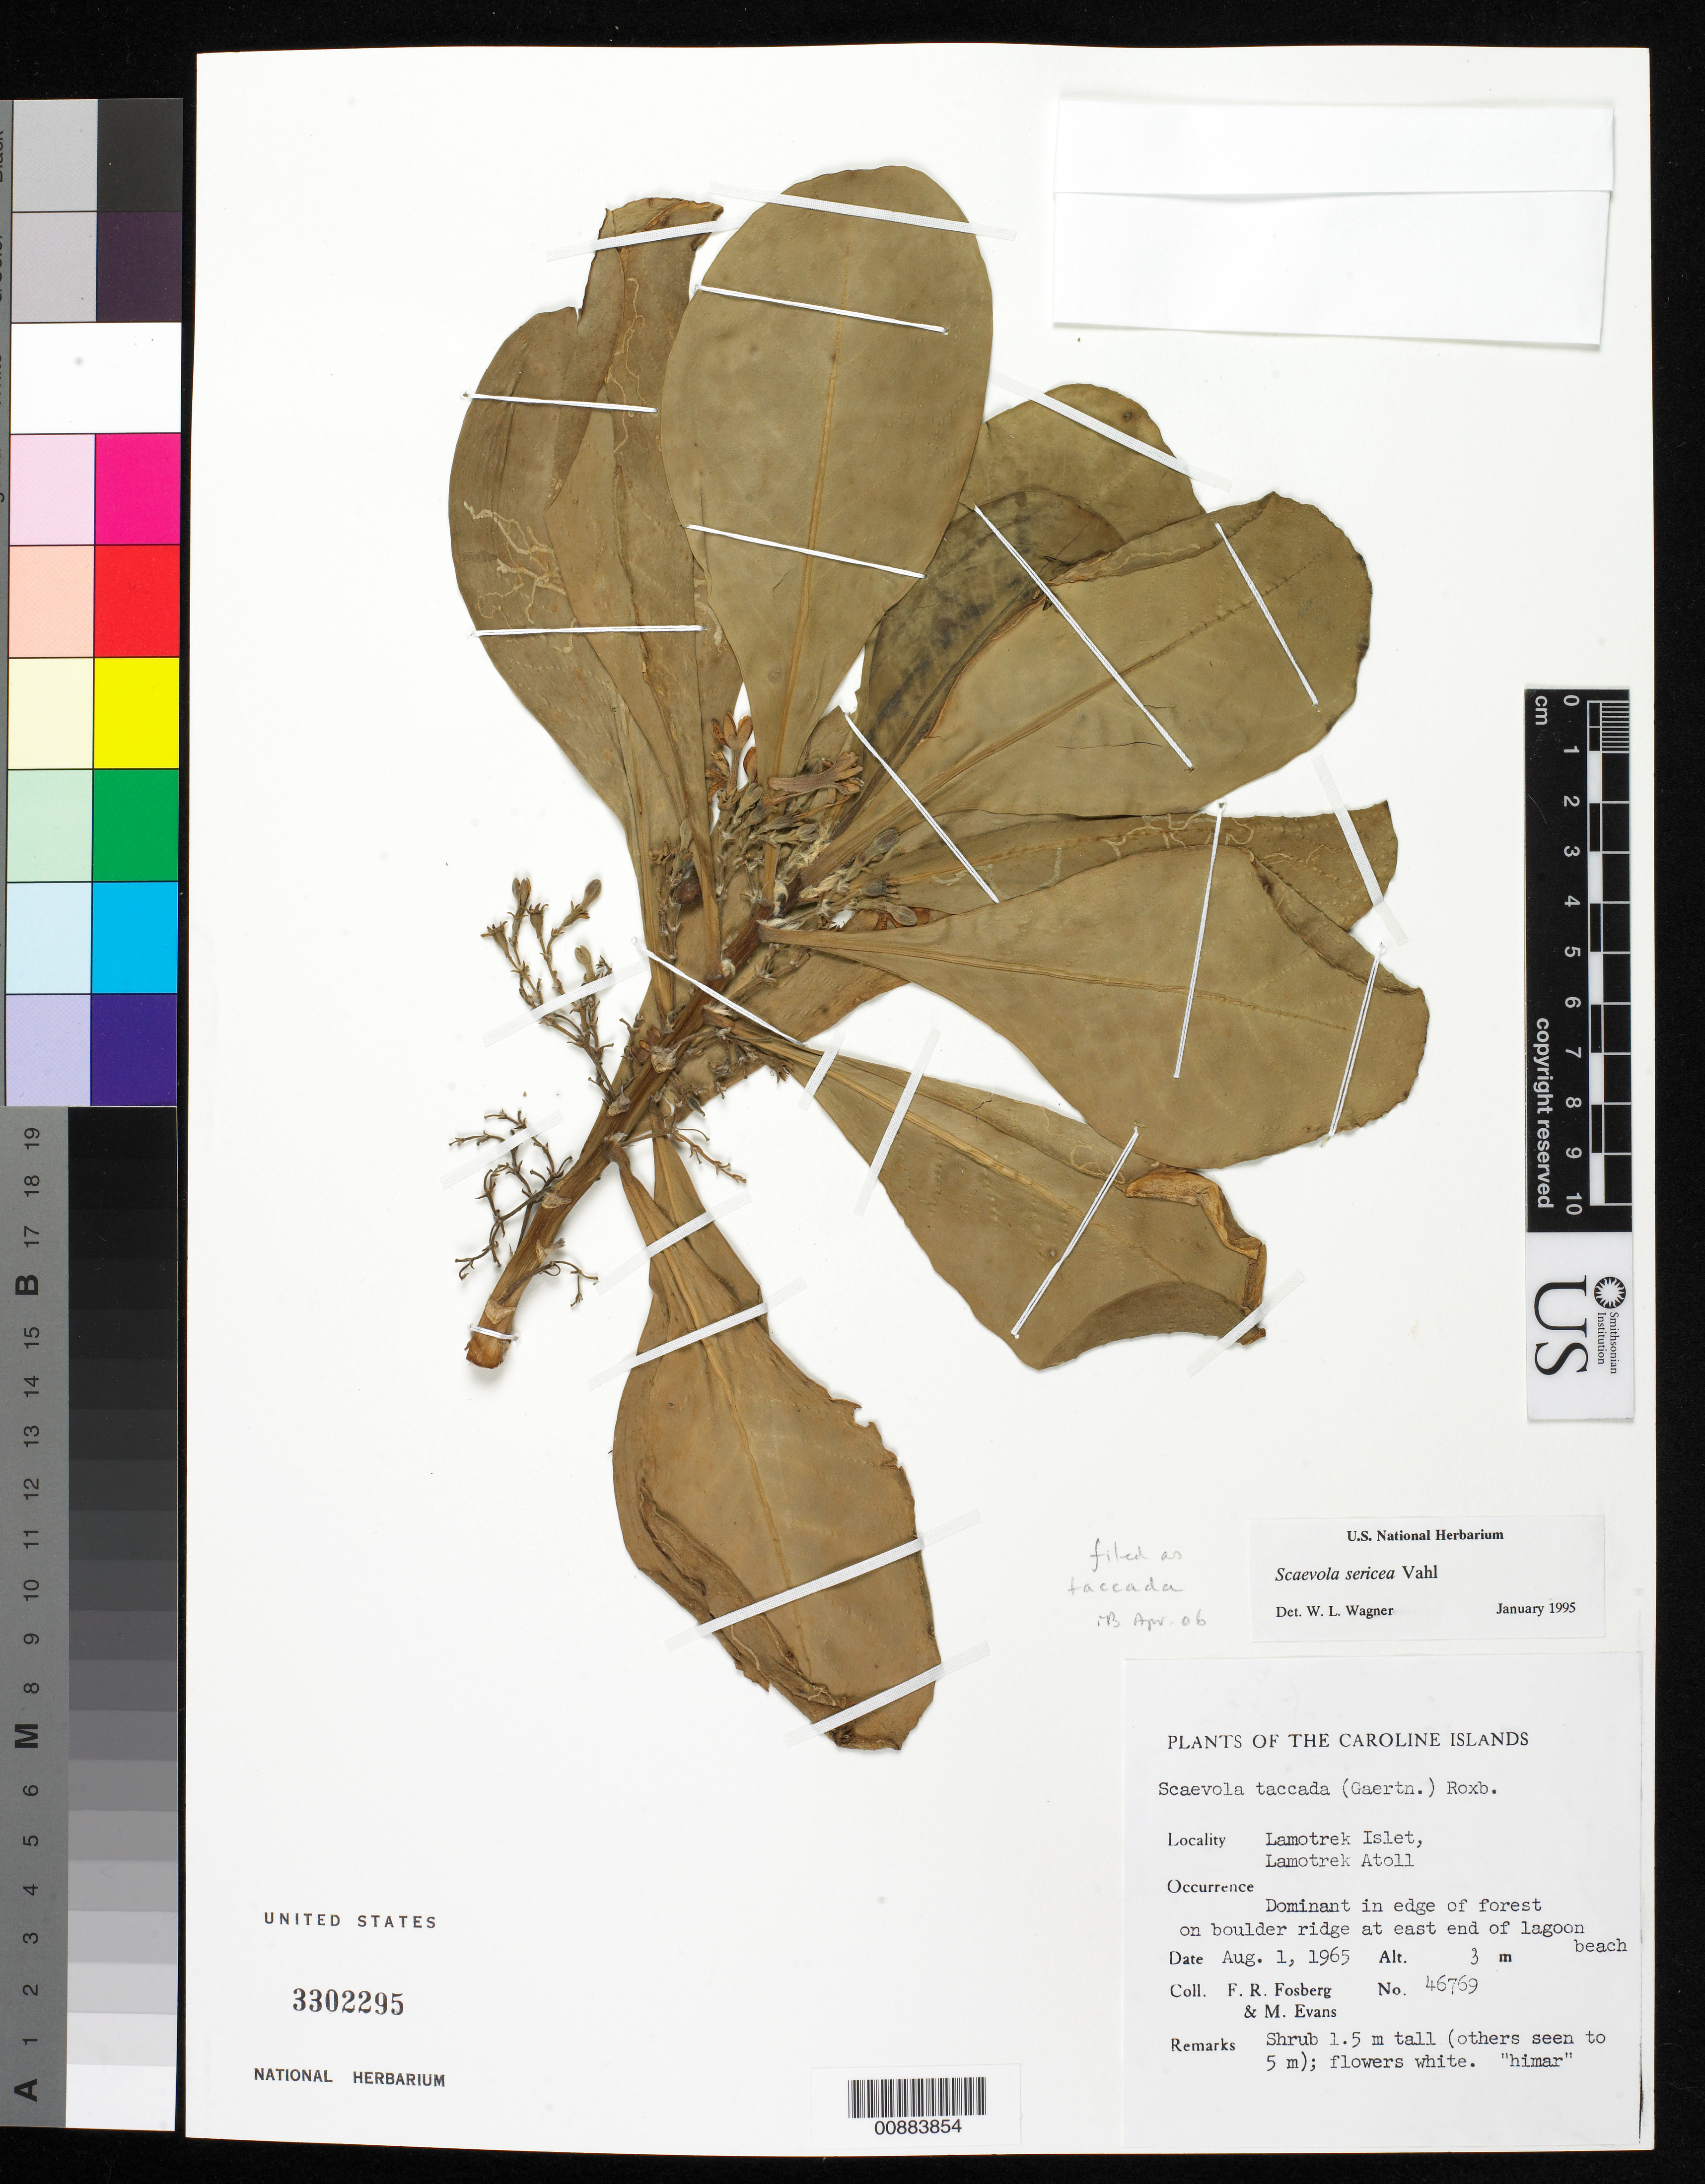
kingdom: Plantae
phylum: Tracheophyta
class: Magnoliopsida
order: Asterales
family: Goodeniaceae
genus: Scaevola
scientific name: Scaevola taccada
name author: (Gaertn.) Roxb.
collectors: F. R. Fosberg & M. Evans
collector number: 46769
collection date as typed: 01 Aug 1965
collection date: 1965-08-01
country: Micronesia, Federated States of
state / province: Yap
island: Lamotrek Atoll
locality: Lamotrek Islet, E end of lagoon beach.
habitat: Dominant in edge of forest on boulder ridge at east end of lagoon beach.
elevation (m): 3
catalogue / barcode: US 3302295